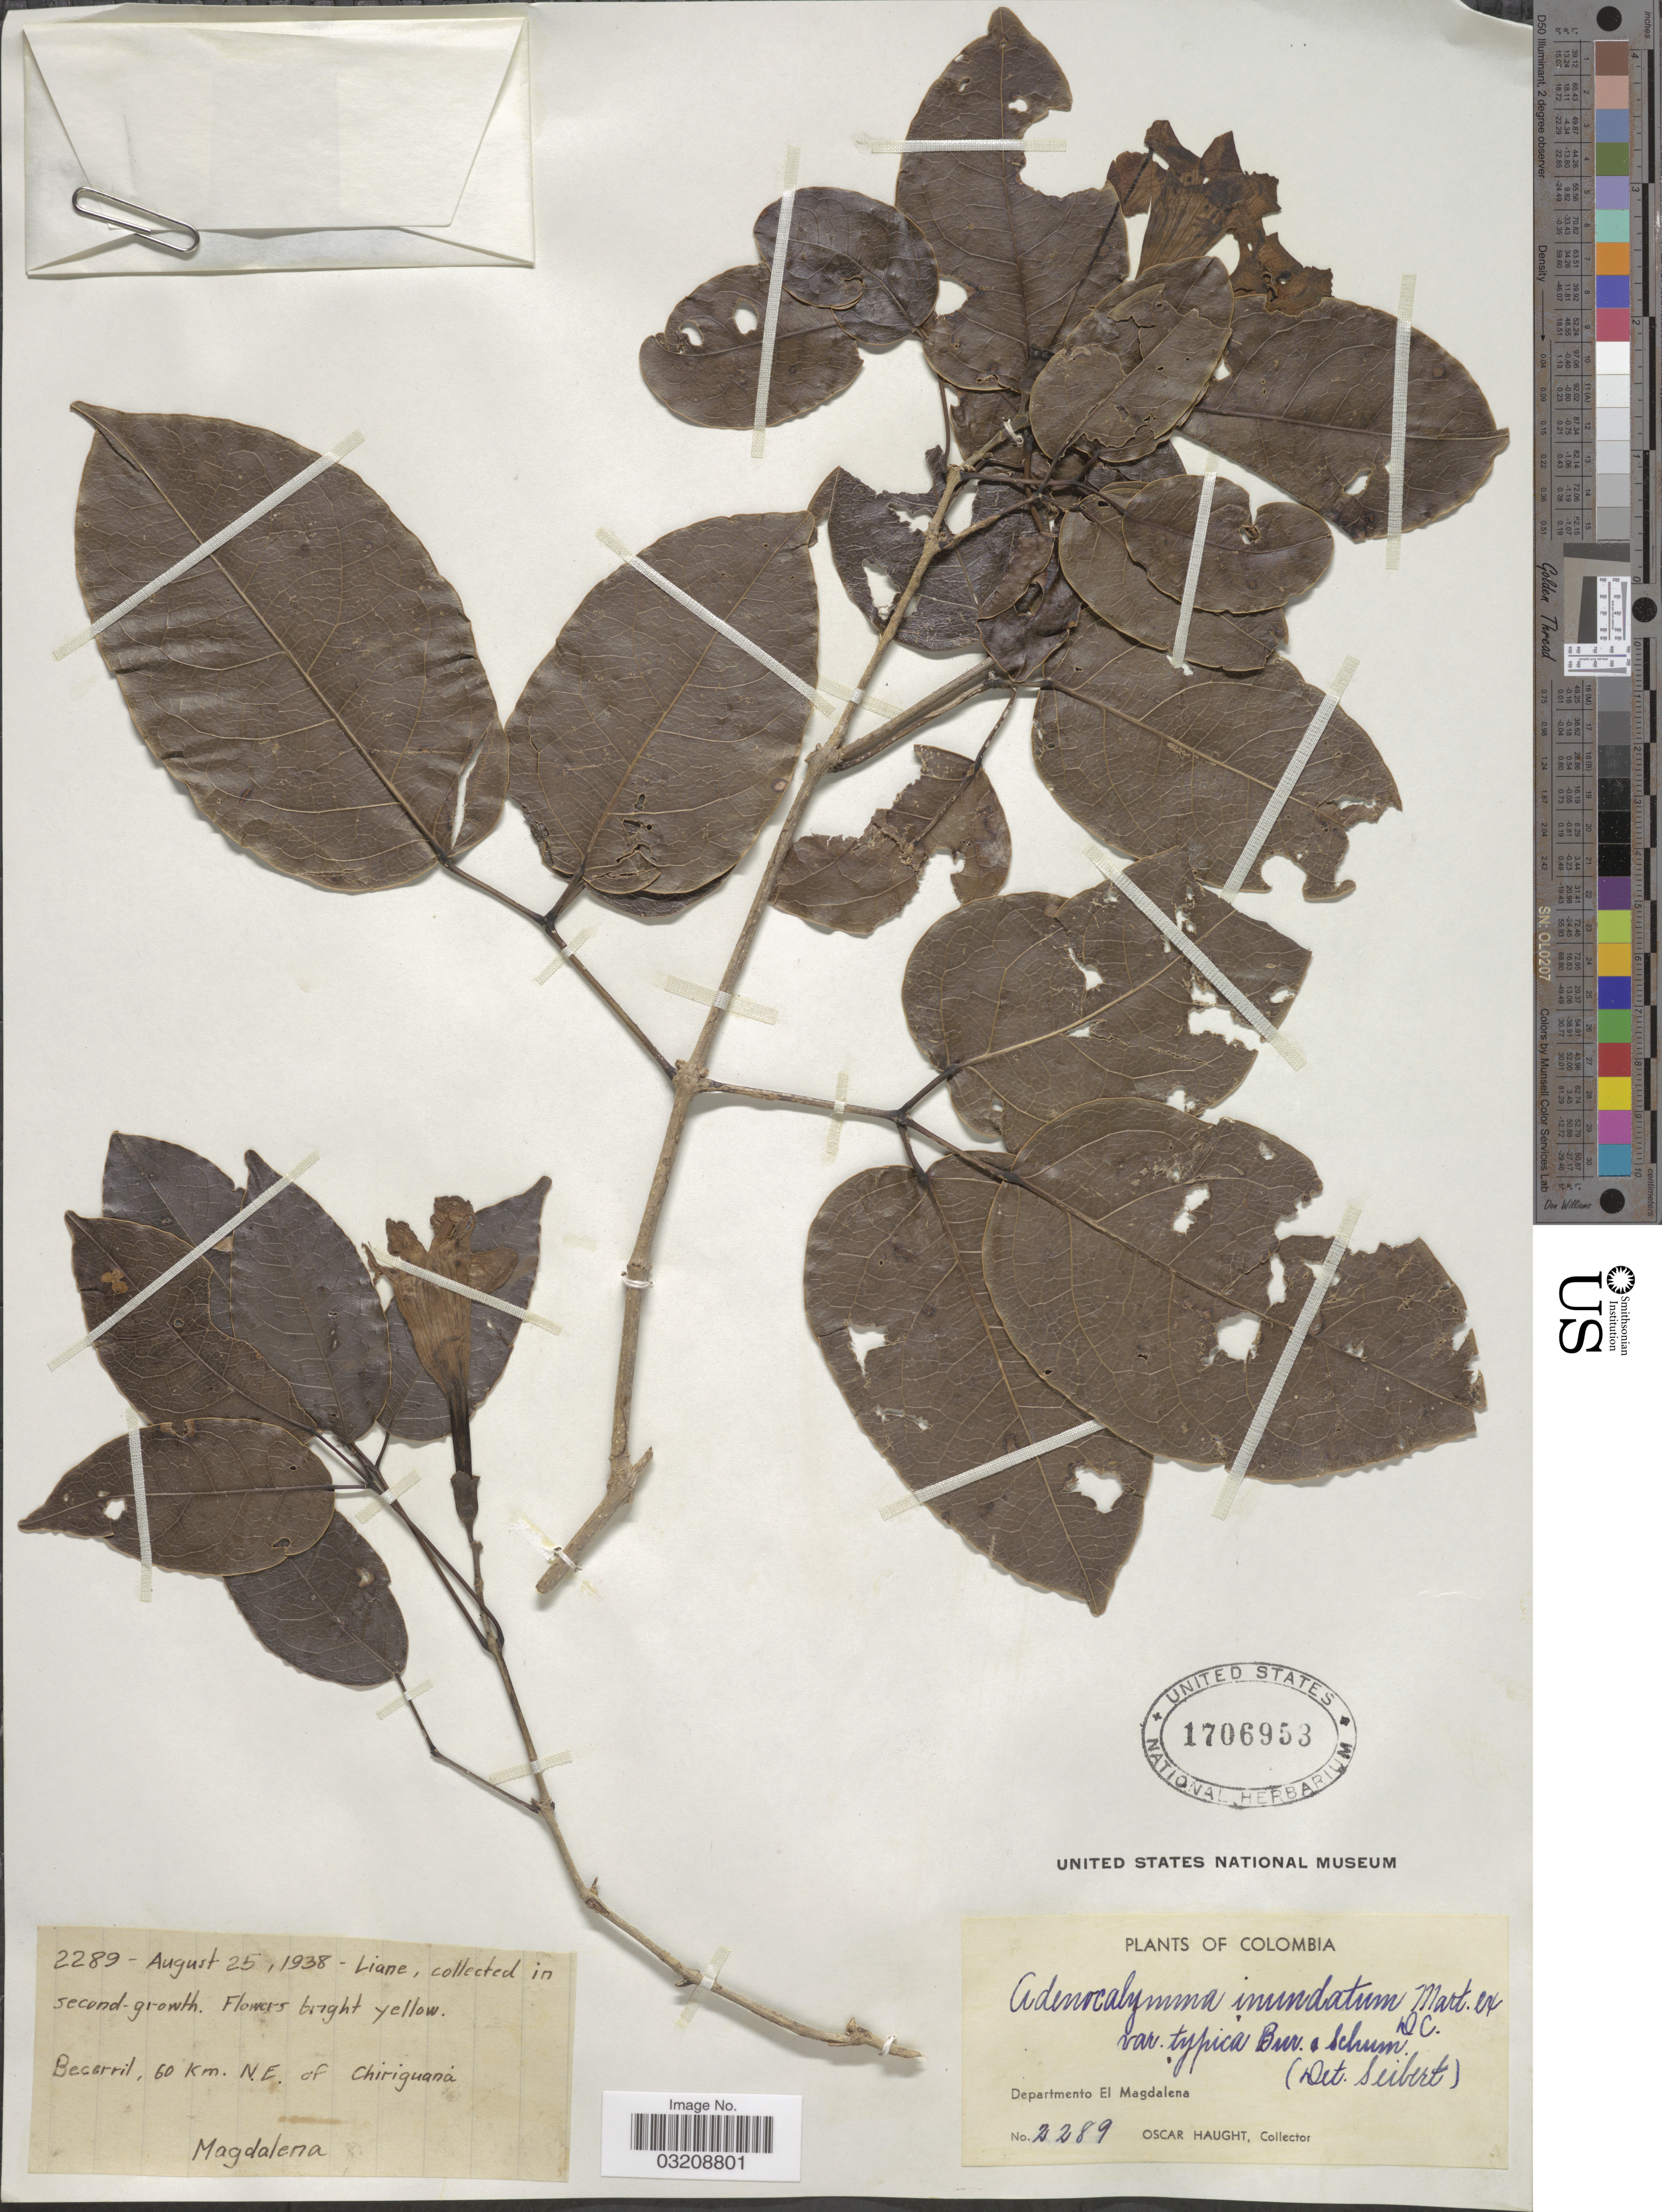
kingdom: Plantae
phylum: Tracheophyta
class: Magnoliopsida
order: Lamiales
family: Bignoniaceae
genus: Adenocalymma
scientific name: Adenocalymma inundatum var. inundatum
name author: Mart. ex DC.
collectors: O. L. Haught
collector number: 2289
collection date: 1938-08-25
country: Colombia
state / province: Magdalena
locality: Becerril, 60 km. N.E. of Chiriguaná. Departmento El Magdalena.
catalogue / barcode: US 1706953